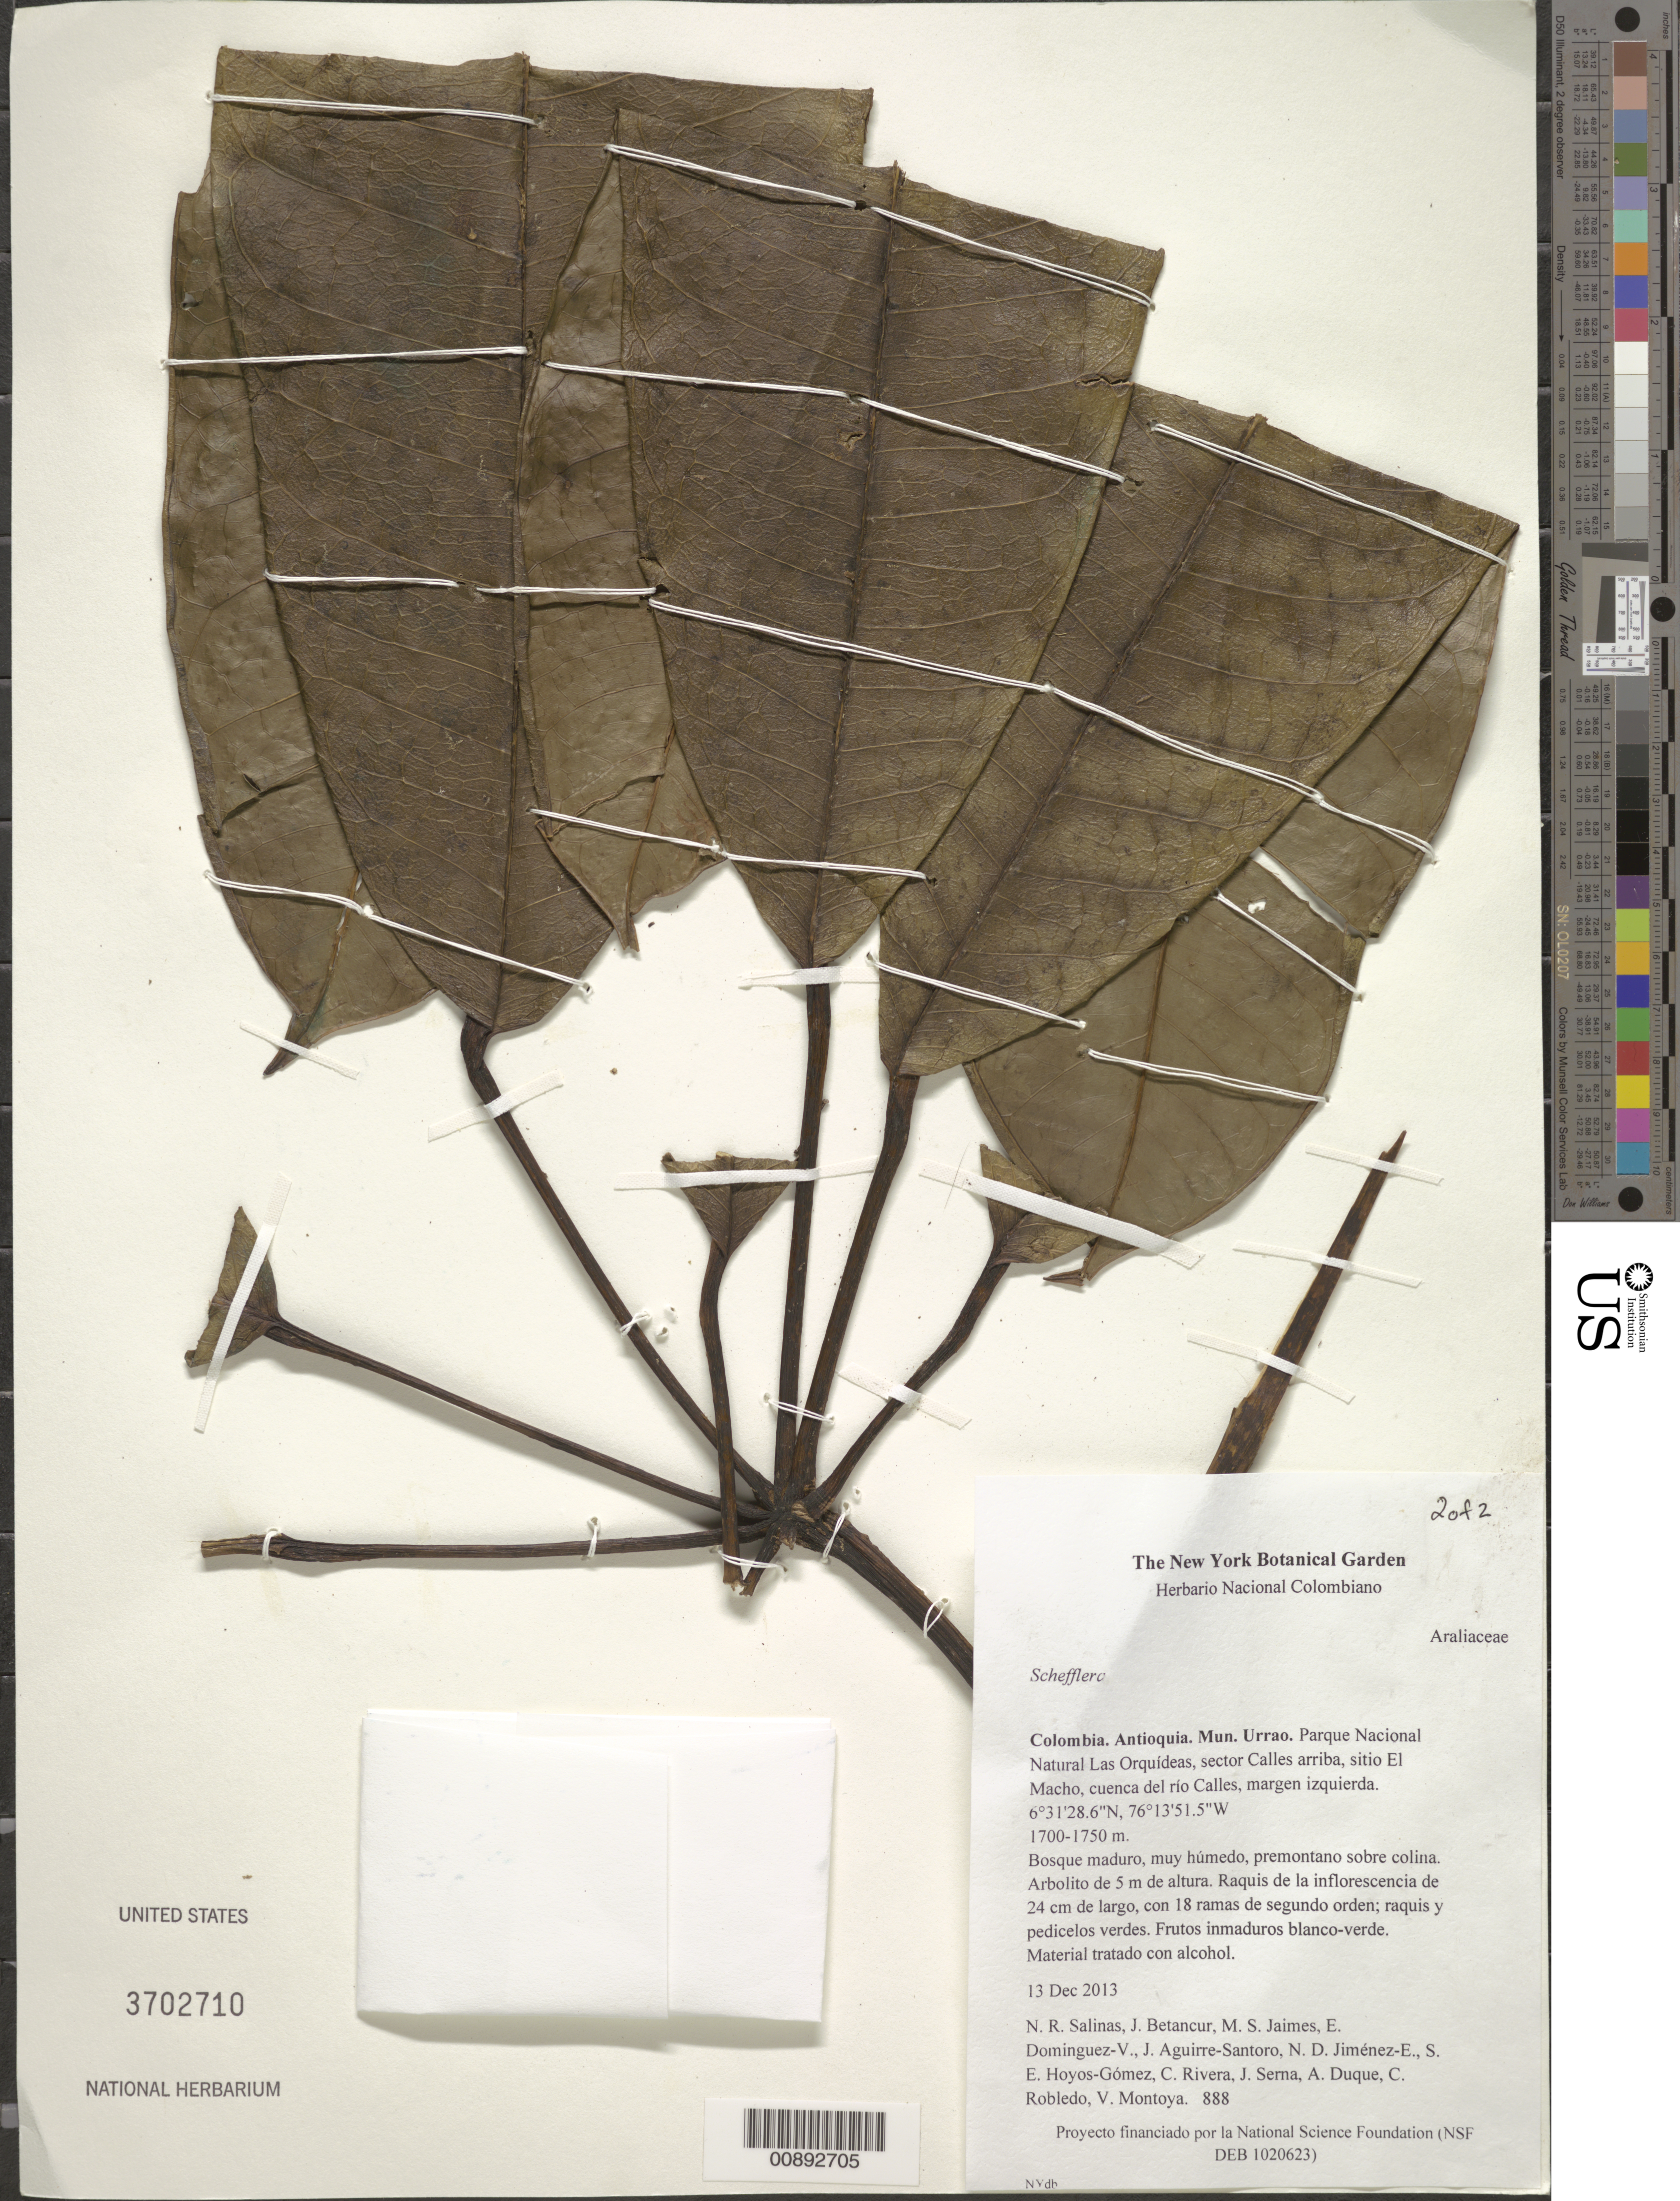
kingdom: Plantae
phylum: Tracheophyta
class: Magnoliopsida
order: Apiales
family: Araliaceae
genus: Schefflera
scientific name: Schefflera sp.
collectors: N. Salinas et al.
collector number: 888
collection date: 2013-12-13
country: Colombia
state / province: Antioquiá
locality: Parque Nacional Natural Las Orquideas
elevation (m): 1700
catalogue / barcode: US 3702710